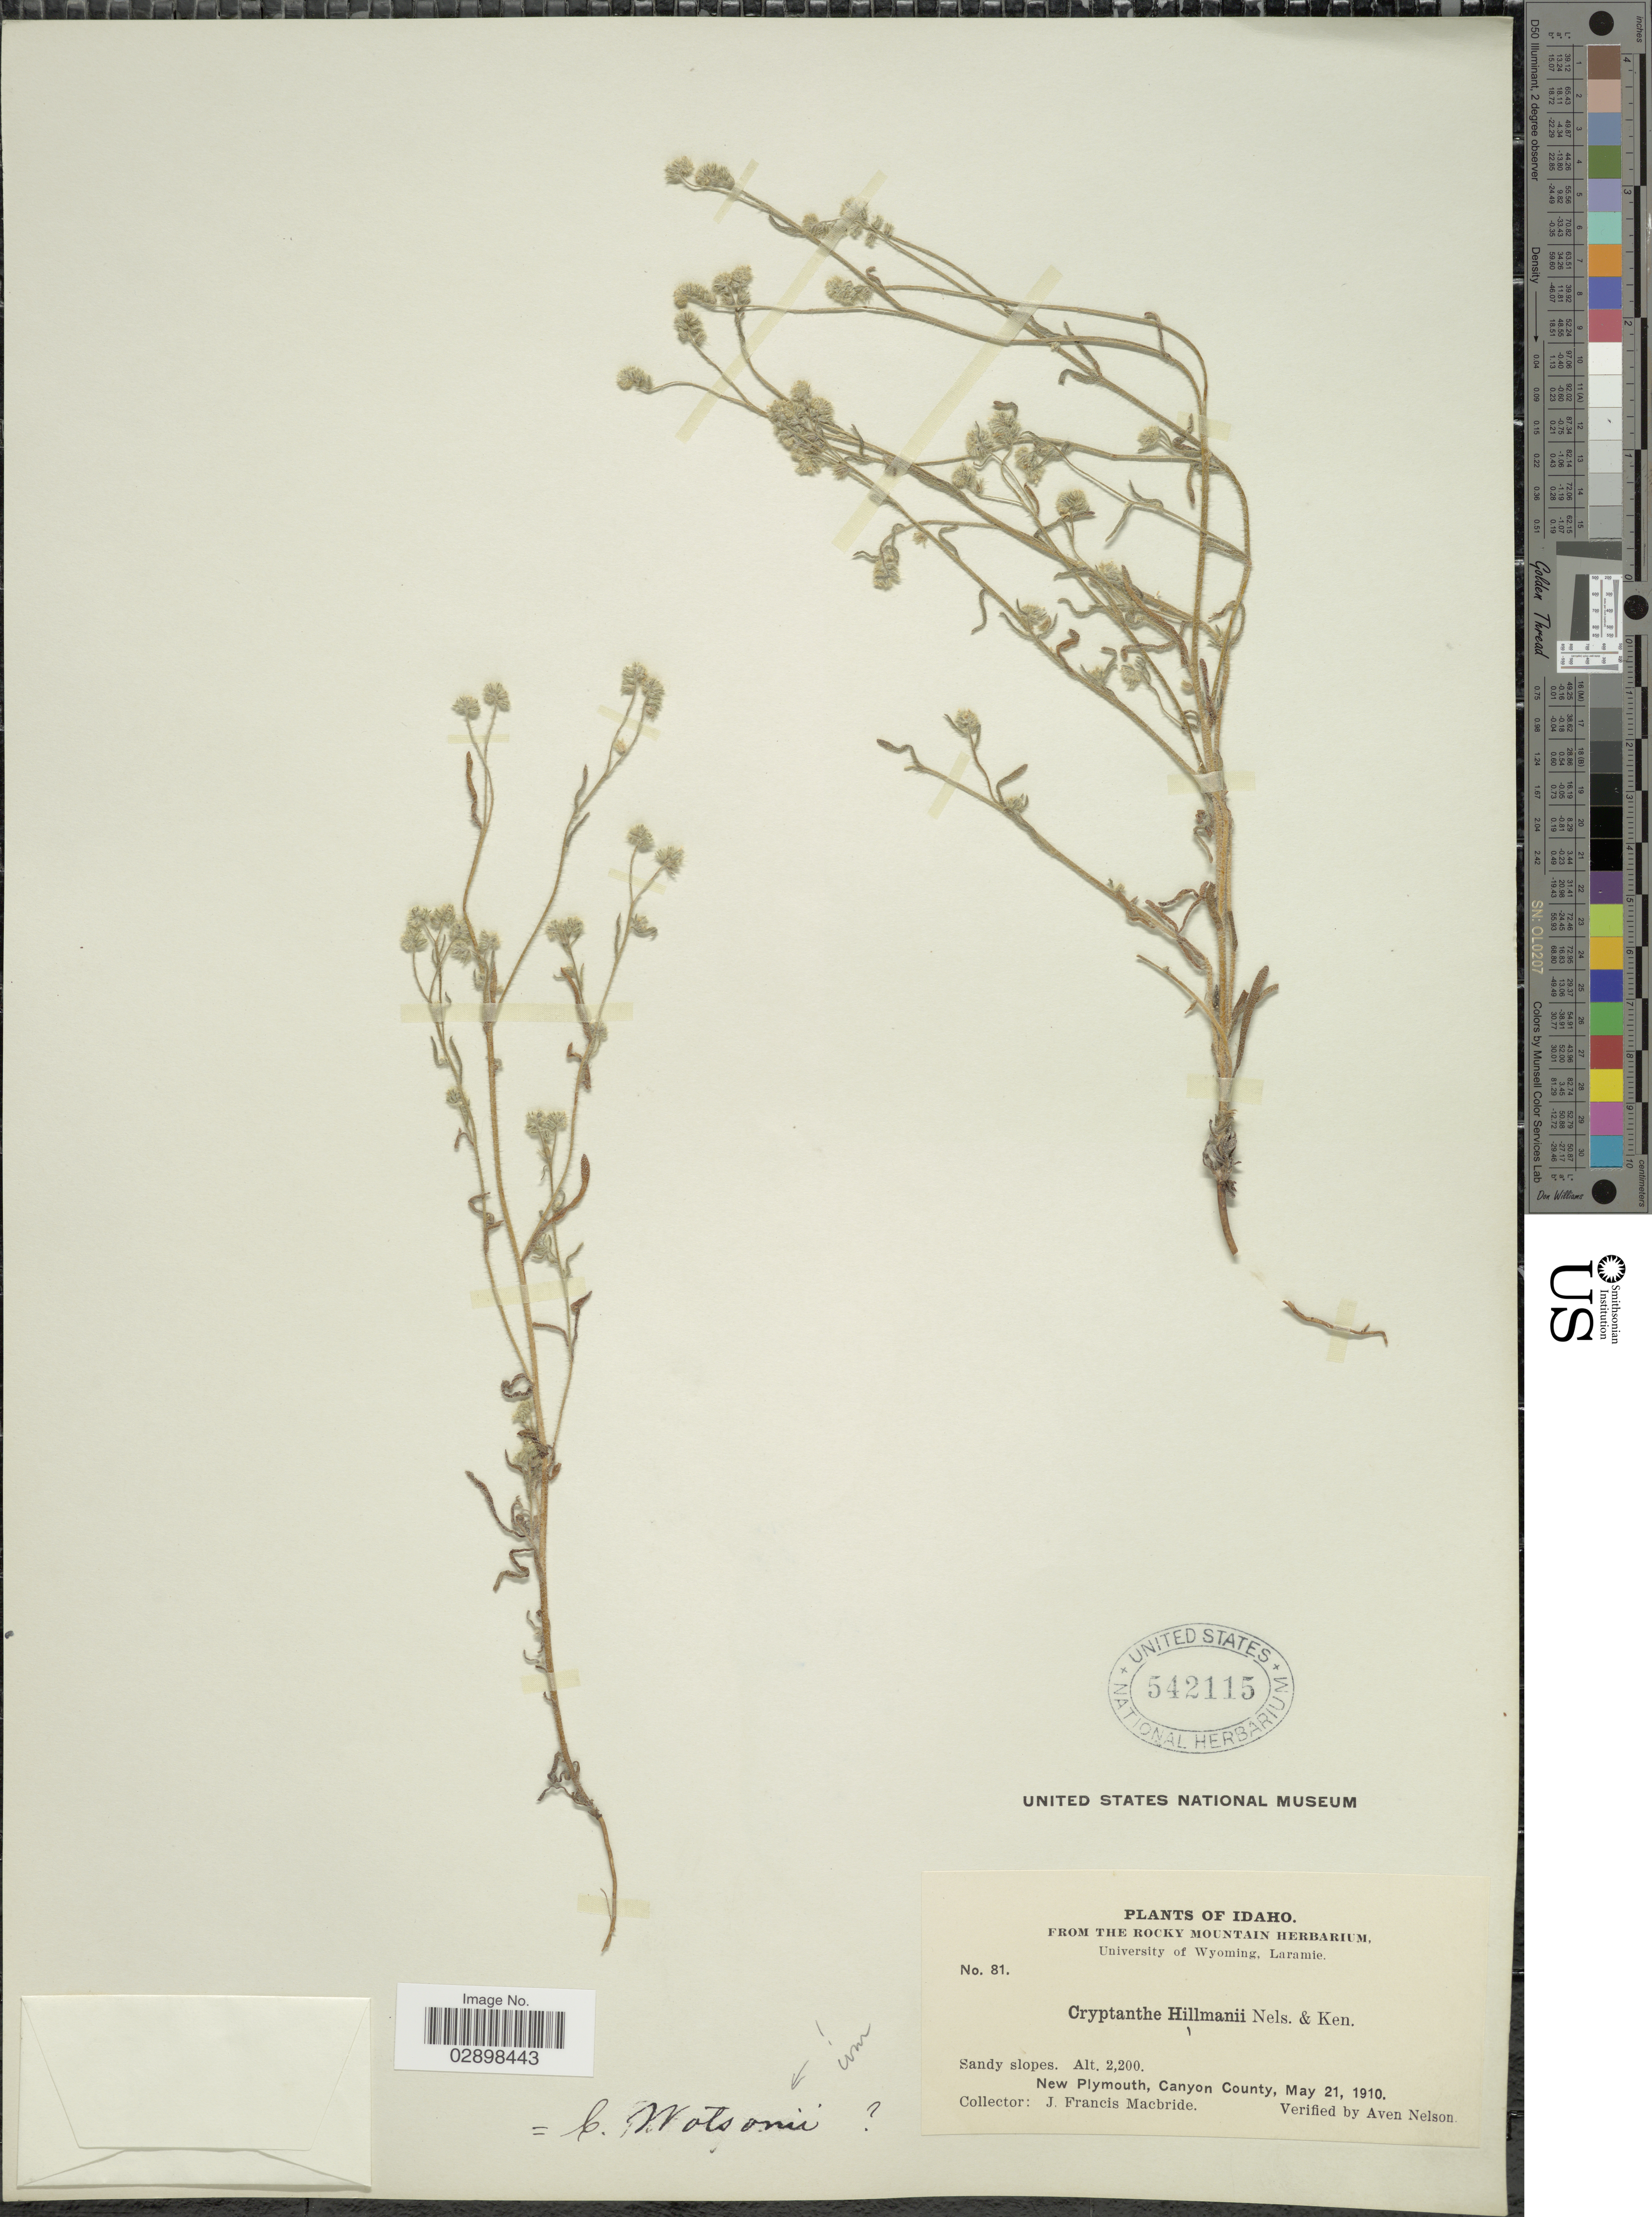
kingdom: Plantae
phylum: Tracheophyta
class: Magnoliopsida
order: Boraginales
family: Boraginaceae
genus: Cryptantha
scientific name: Cryptantha watsonii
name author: (A. Gray) Greene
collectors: J. F. Macbride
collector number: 81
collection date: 1910-05-21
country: United States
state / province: Idaho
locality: New Plymouth, Canyon County.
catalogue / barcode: US 542115